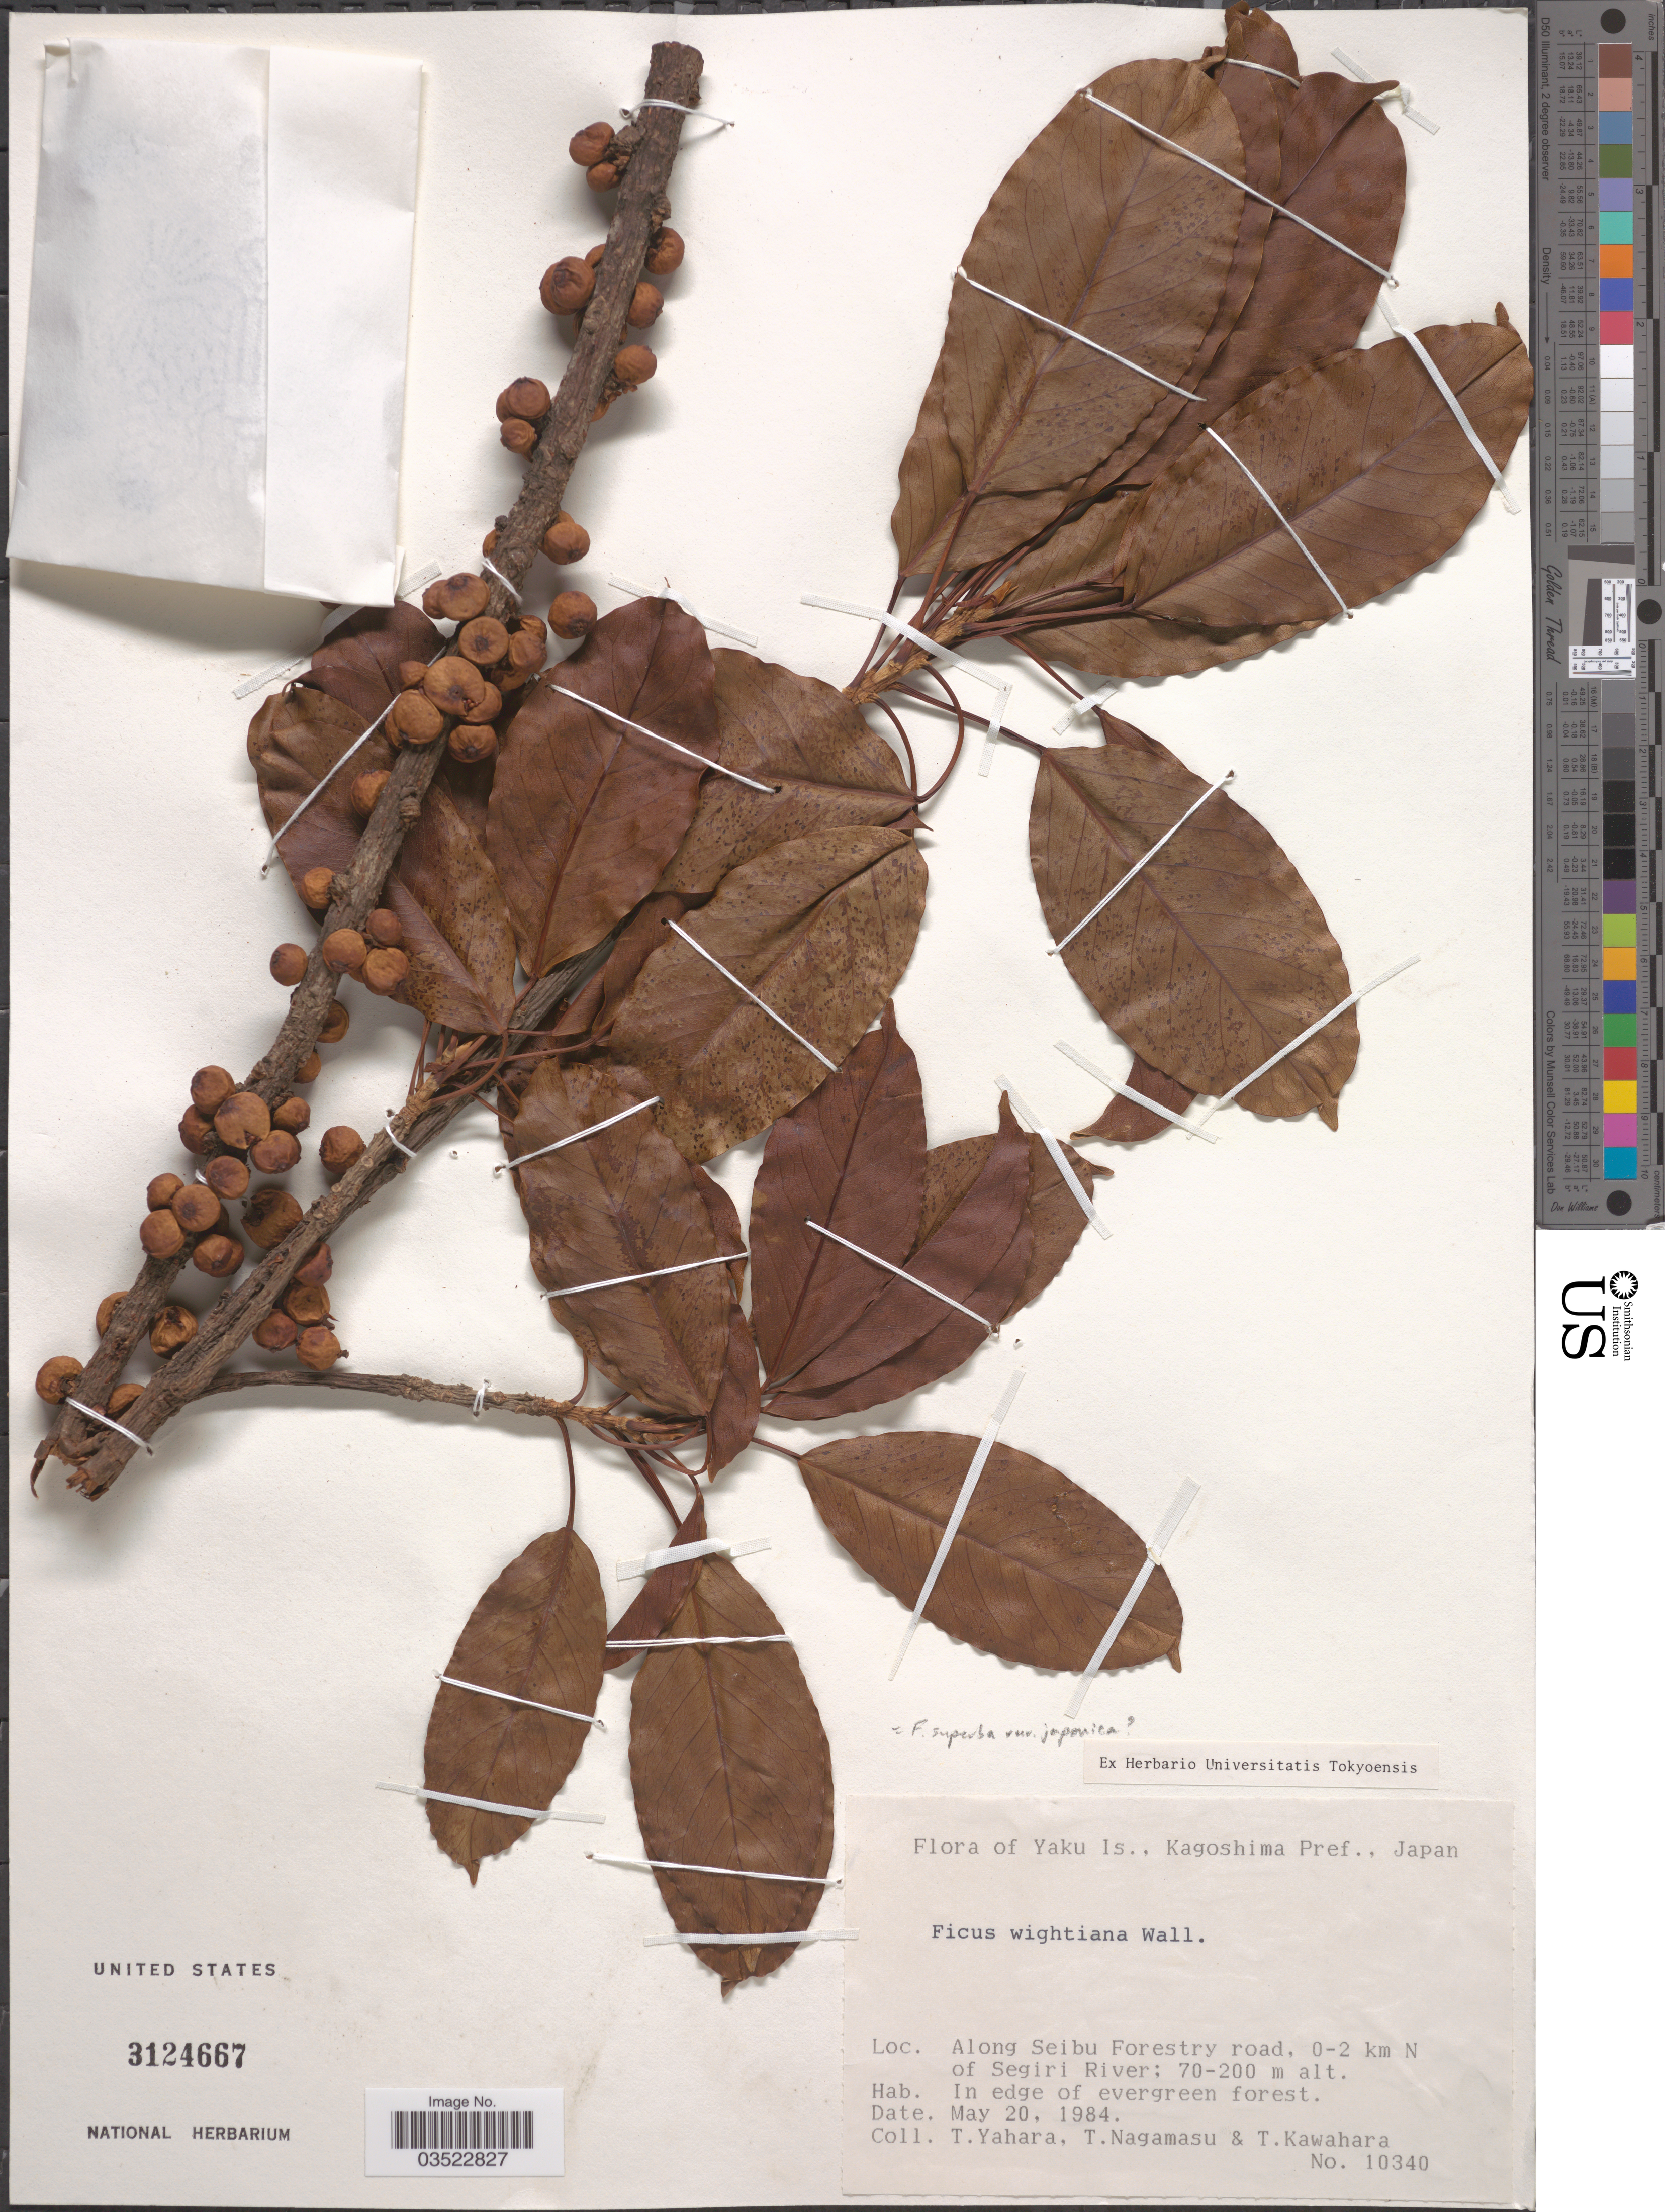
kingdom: Plantae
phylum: Tracheophyta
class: Magnoliopsida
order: Rosales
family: Moraceae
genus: Ficus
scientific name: Ficus superba var. japonica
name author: Miq.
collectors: T. Yahara, T. Nagamasu & T. Kawahara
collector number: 10340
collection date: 1984-05-20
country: Japan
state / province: Kagosima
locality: Yaku Is., Kagoshima Pref. Along Seibu Forestry road, 0-2 km N of Segiri River.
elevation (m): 70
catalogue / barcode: US 3124667